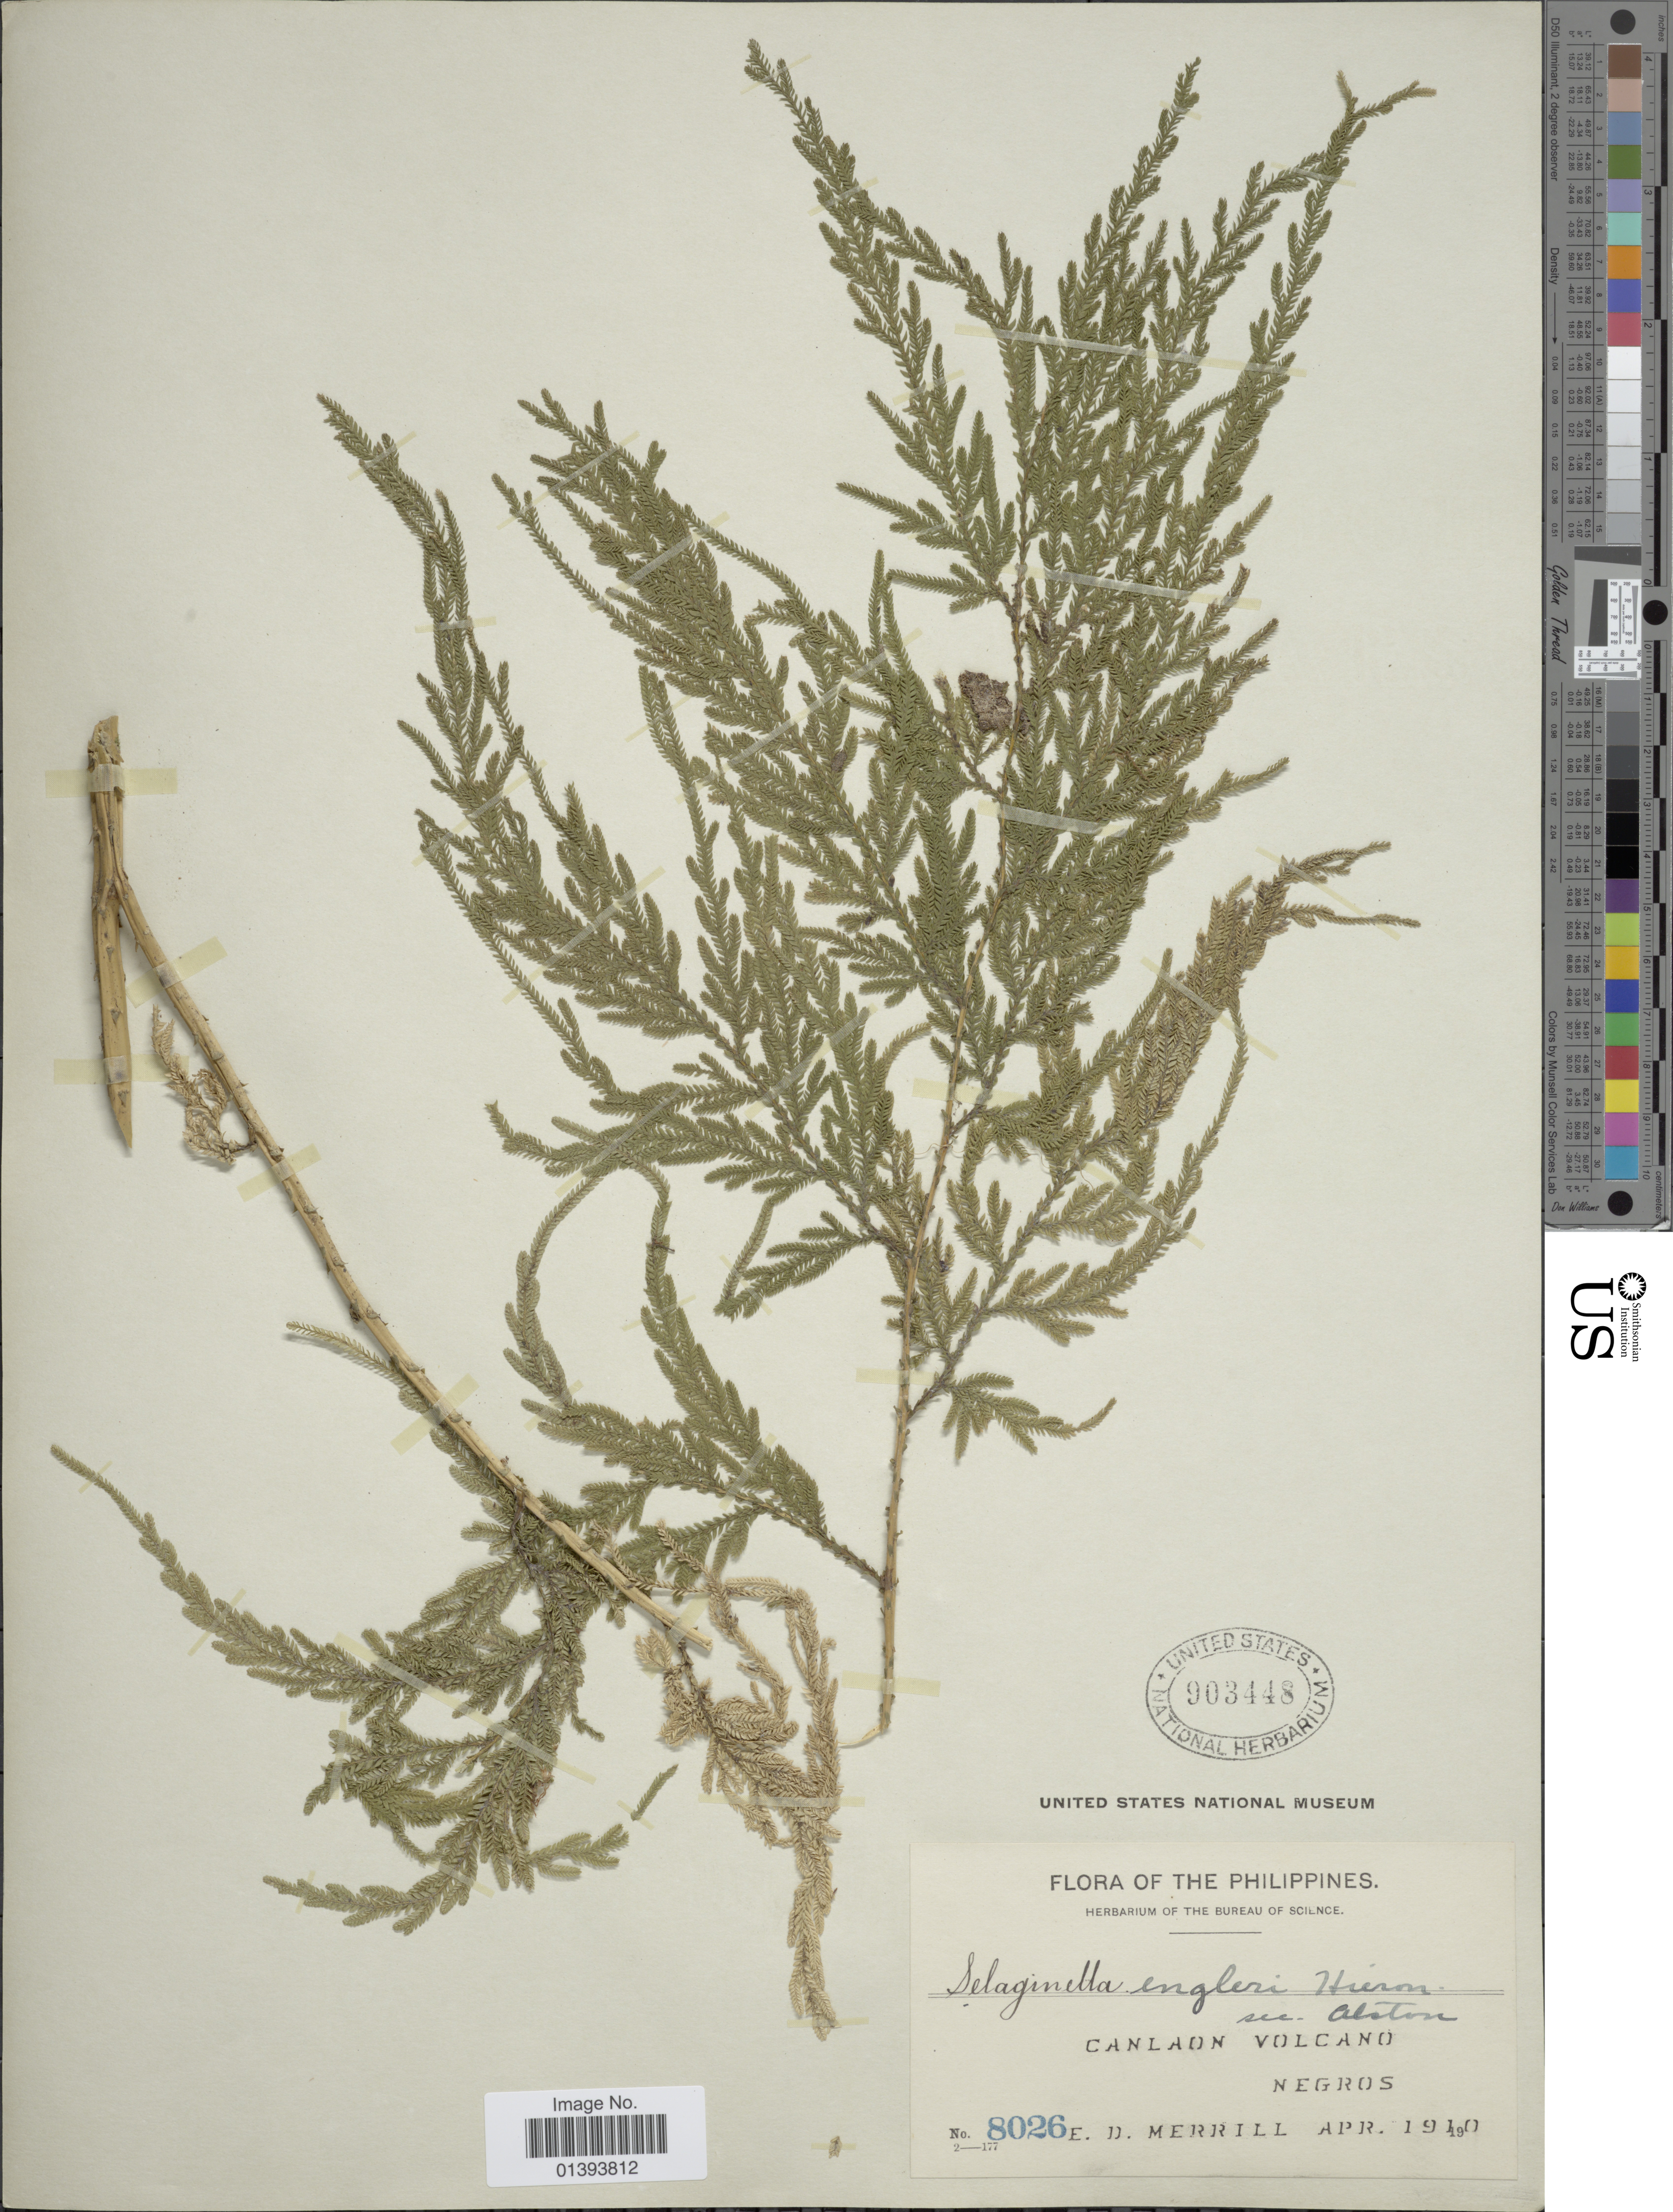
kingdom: Plantae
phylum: Tracheophyta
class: Lycopodiopsida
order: Selaginellales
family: Selaginellaceae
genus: Selaginella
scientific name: Selaginella engleri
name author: Hieron.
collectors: E. D. Merrill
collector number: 8026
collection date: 1910-04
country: Philippines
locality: Canlaon Volcano, Negros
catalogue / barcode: US 903448